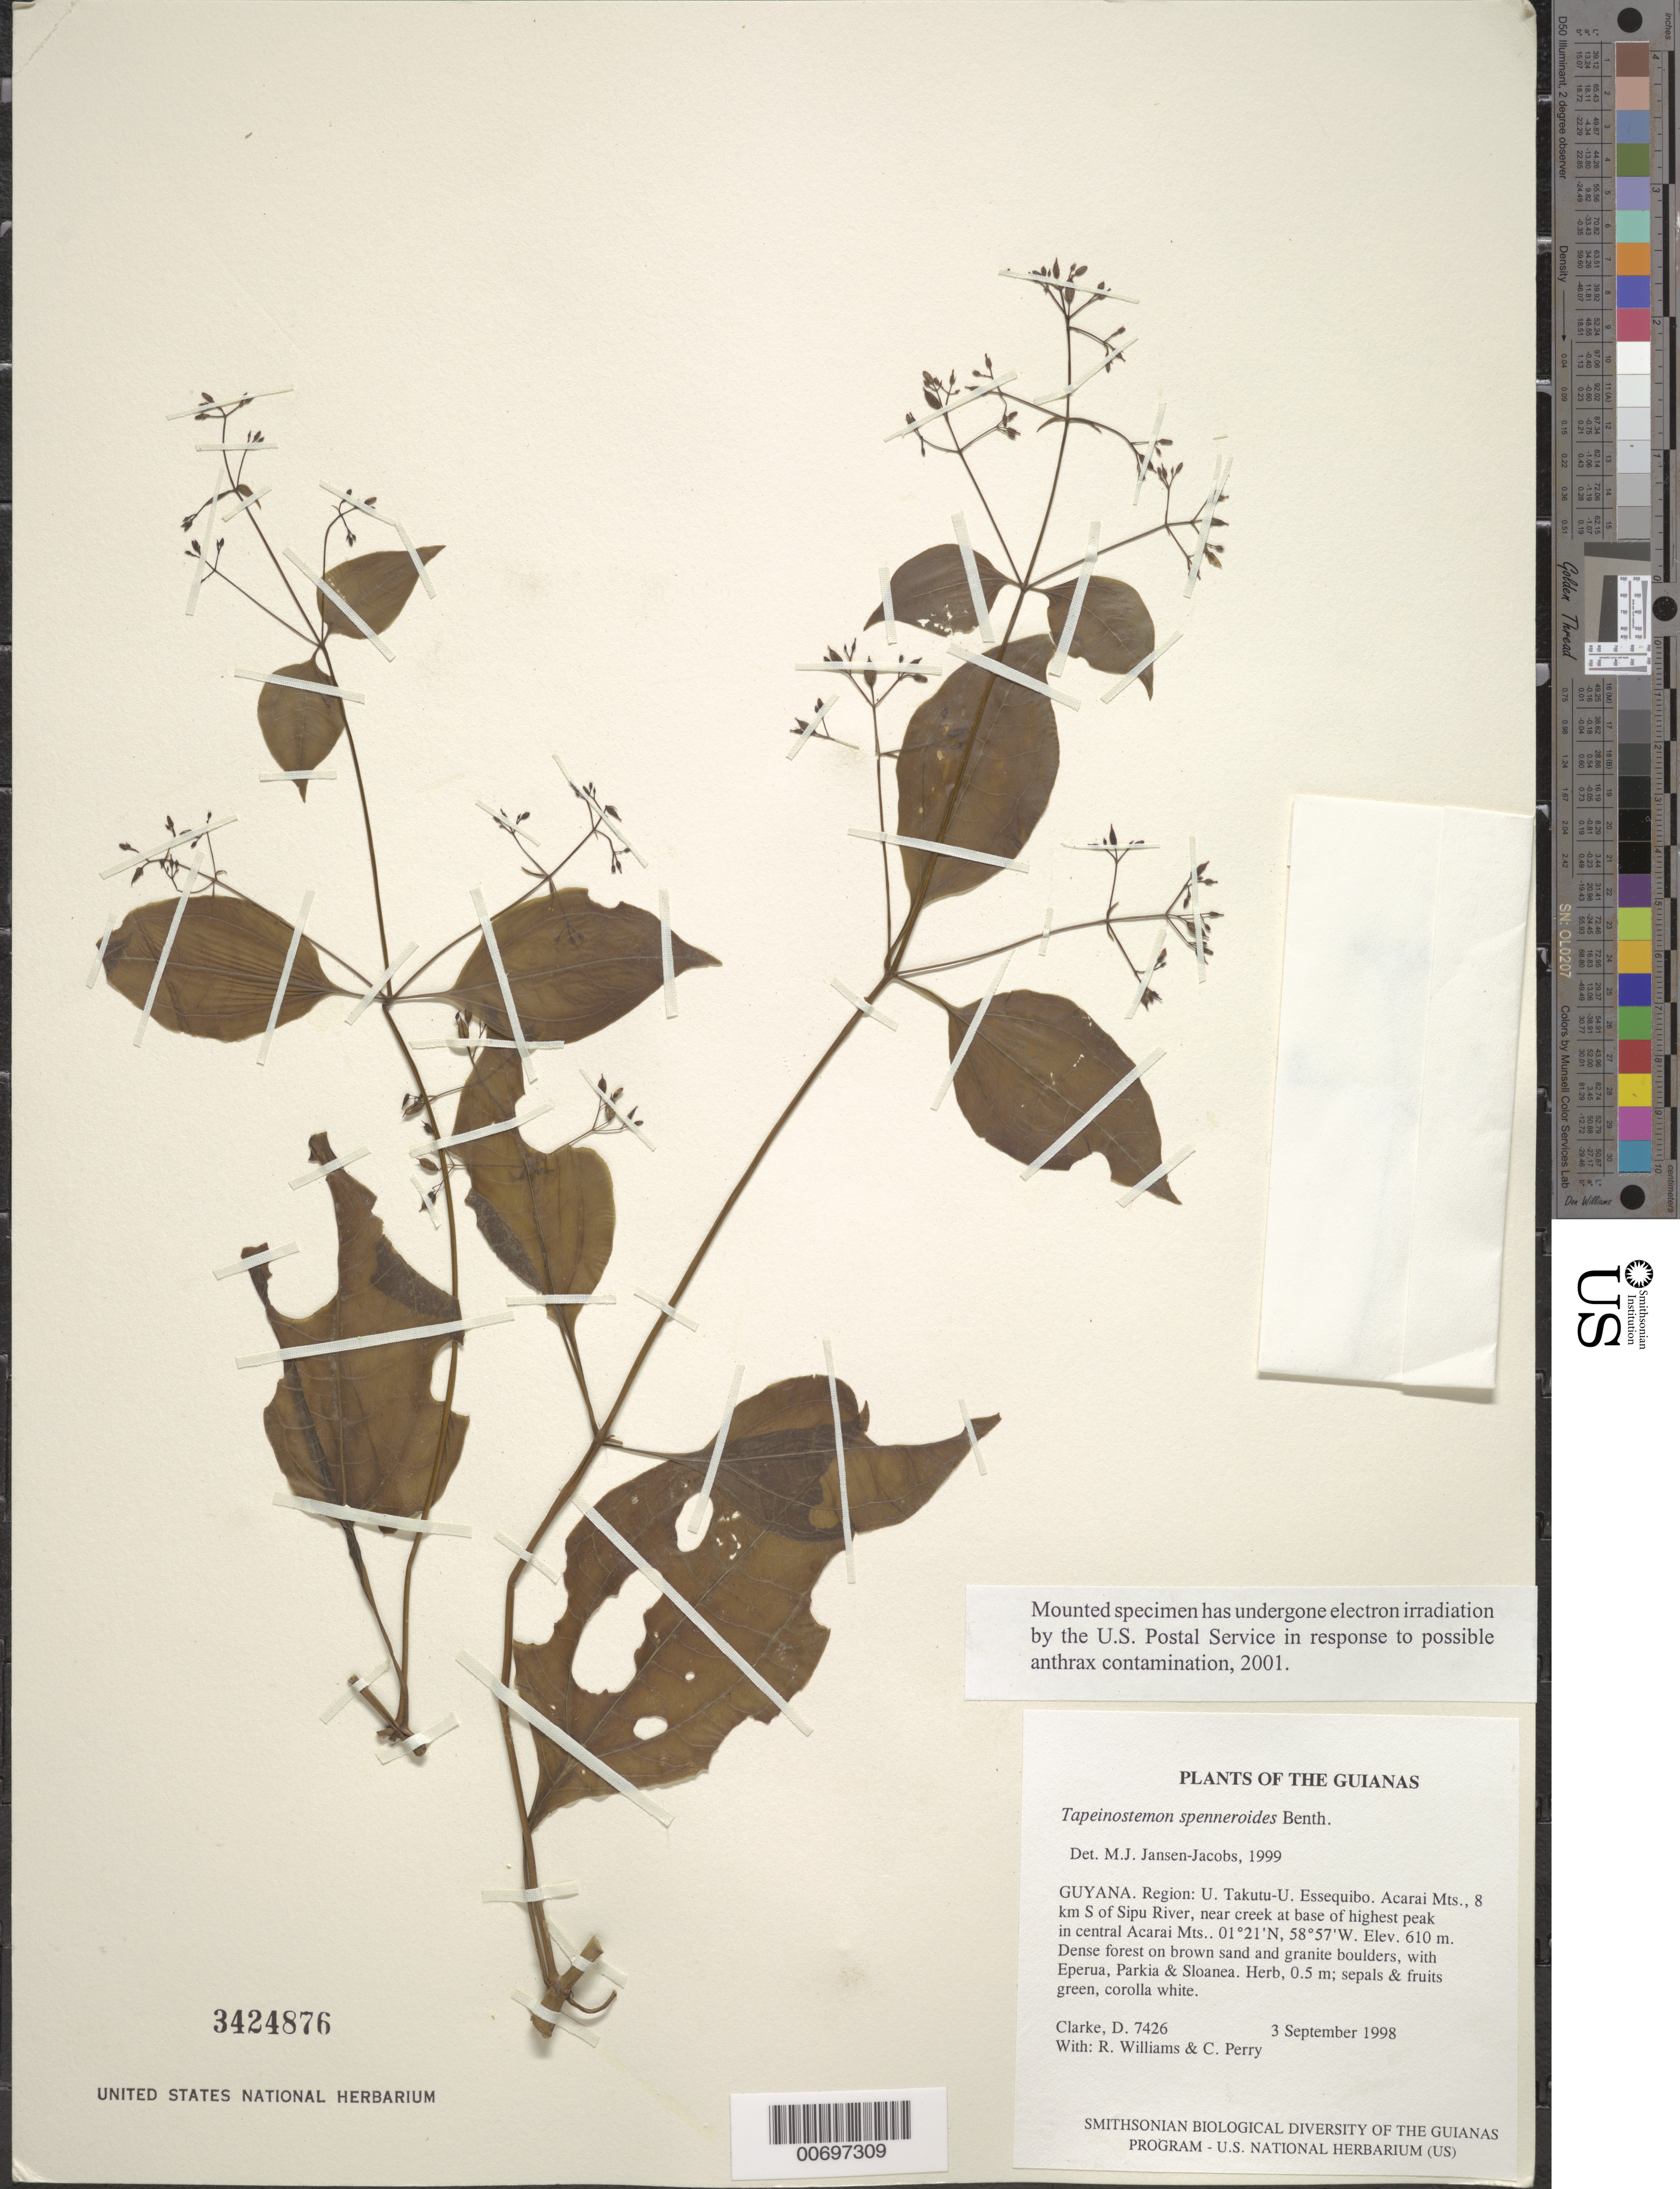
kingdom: Plantae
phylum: Tracheophyta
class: Magnoliopsida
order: Gentianales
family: Gentianaceae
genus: Tapeinostemon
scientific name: Tapeinostemon spenneroides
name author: Benth.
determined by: Jansen-Jacobs, M. J., (U), Nationaal Herbarium Nederland, Utrecht University branch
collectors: H. D. Clarke, R. Williams & C. Perry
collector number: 7426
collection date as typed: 3 September 1998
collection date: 1998-09-03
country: Guyana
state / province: U. Takutu-U. Essequibo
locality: Acarai Mts., 8 km S of Sipu River, near creek at base of highest peak in central Acarai Mts.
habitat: Dense forest on brown sand and granite boulders, with Eperua, Parkia & Sloanea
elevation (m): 610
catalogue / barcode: US 3424876